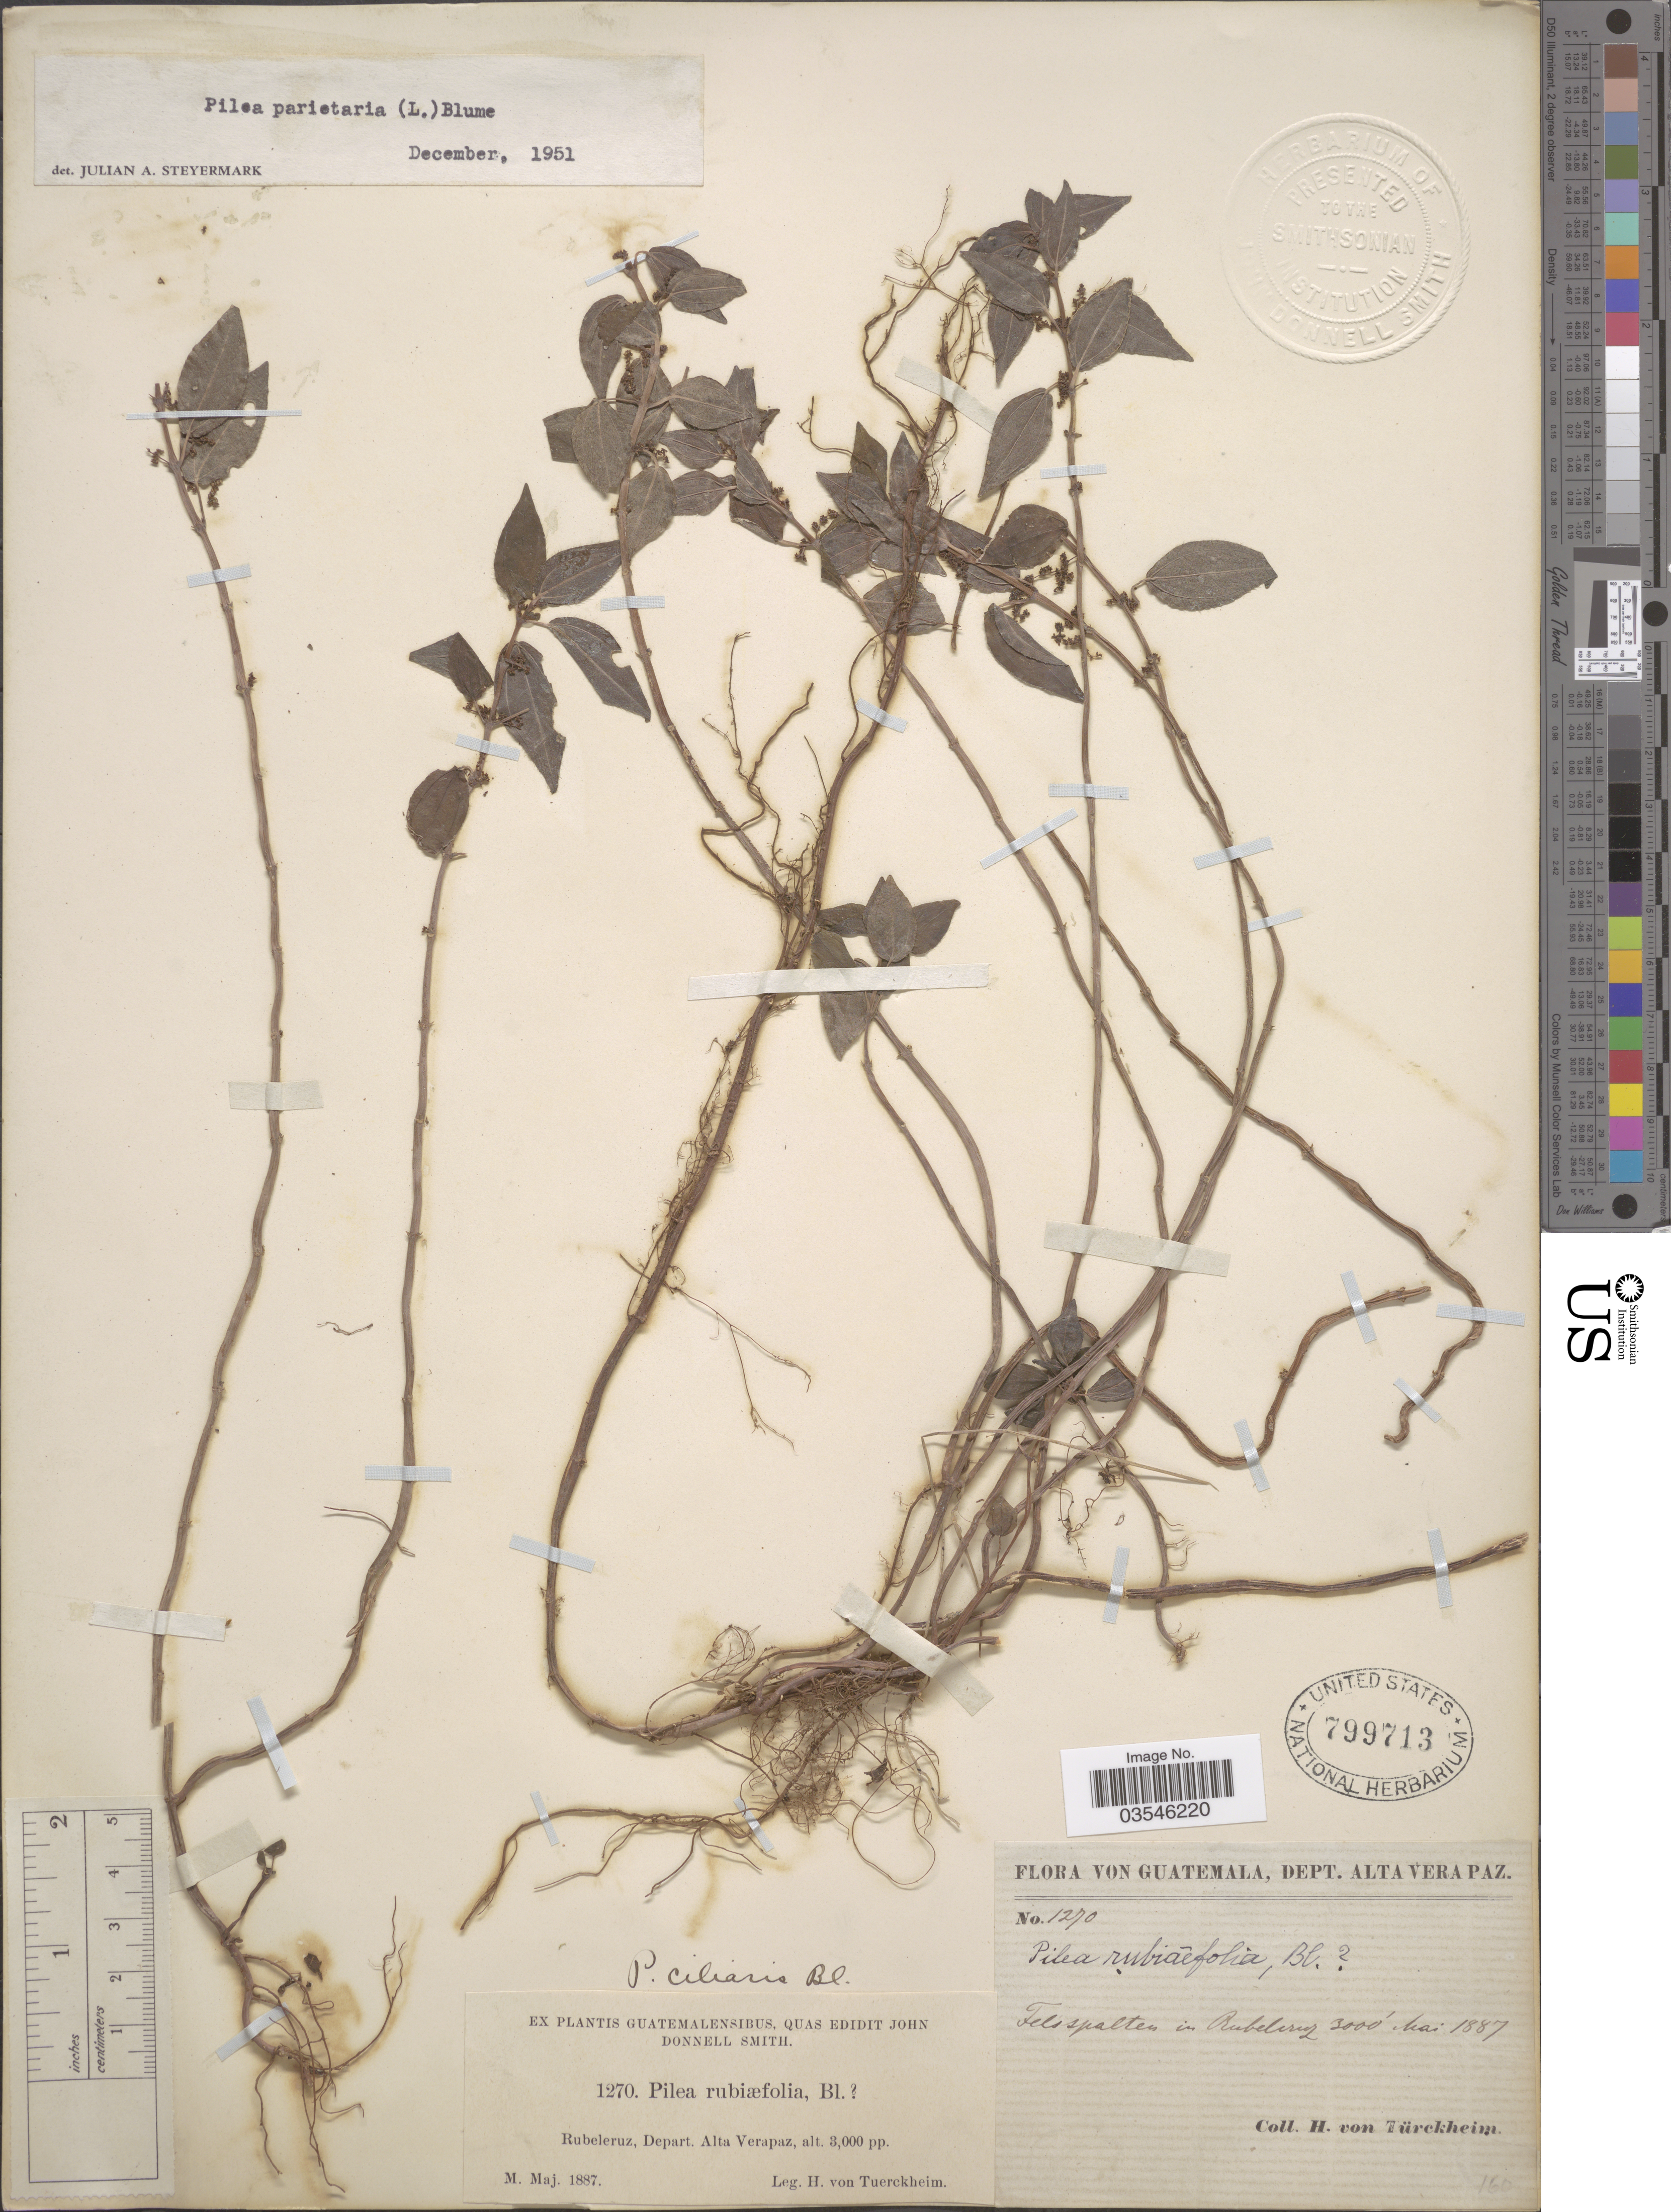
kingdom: Plantae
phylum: Tracheophyta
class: Magnoliopsida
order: Rosales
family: Urticaceae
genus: Pilea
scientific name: Pilea parietaria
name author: (L.) Blume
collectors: H. von Türckheim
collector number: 1270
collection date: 1887-05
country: Guatemala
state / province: Alta Verapaz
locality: Felsspalten in Rubeleruz, Depart. Alta Verapaz.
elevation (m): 914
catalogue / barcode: US 799713